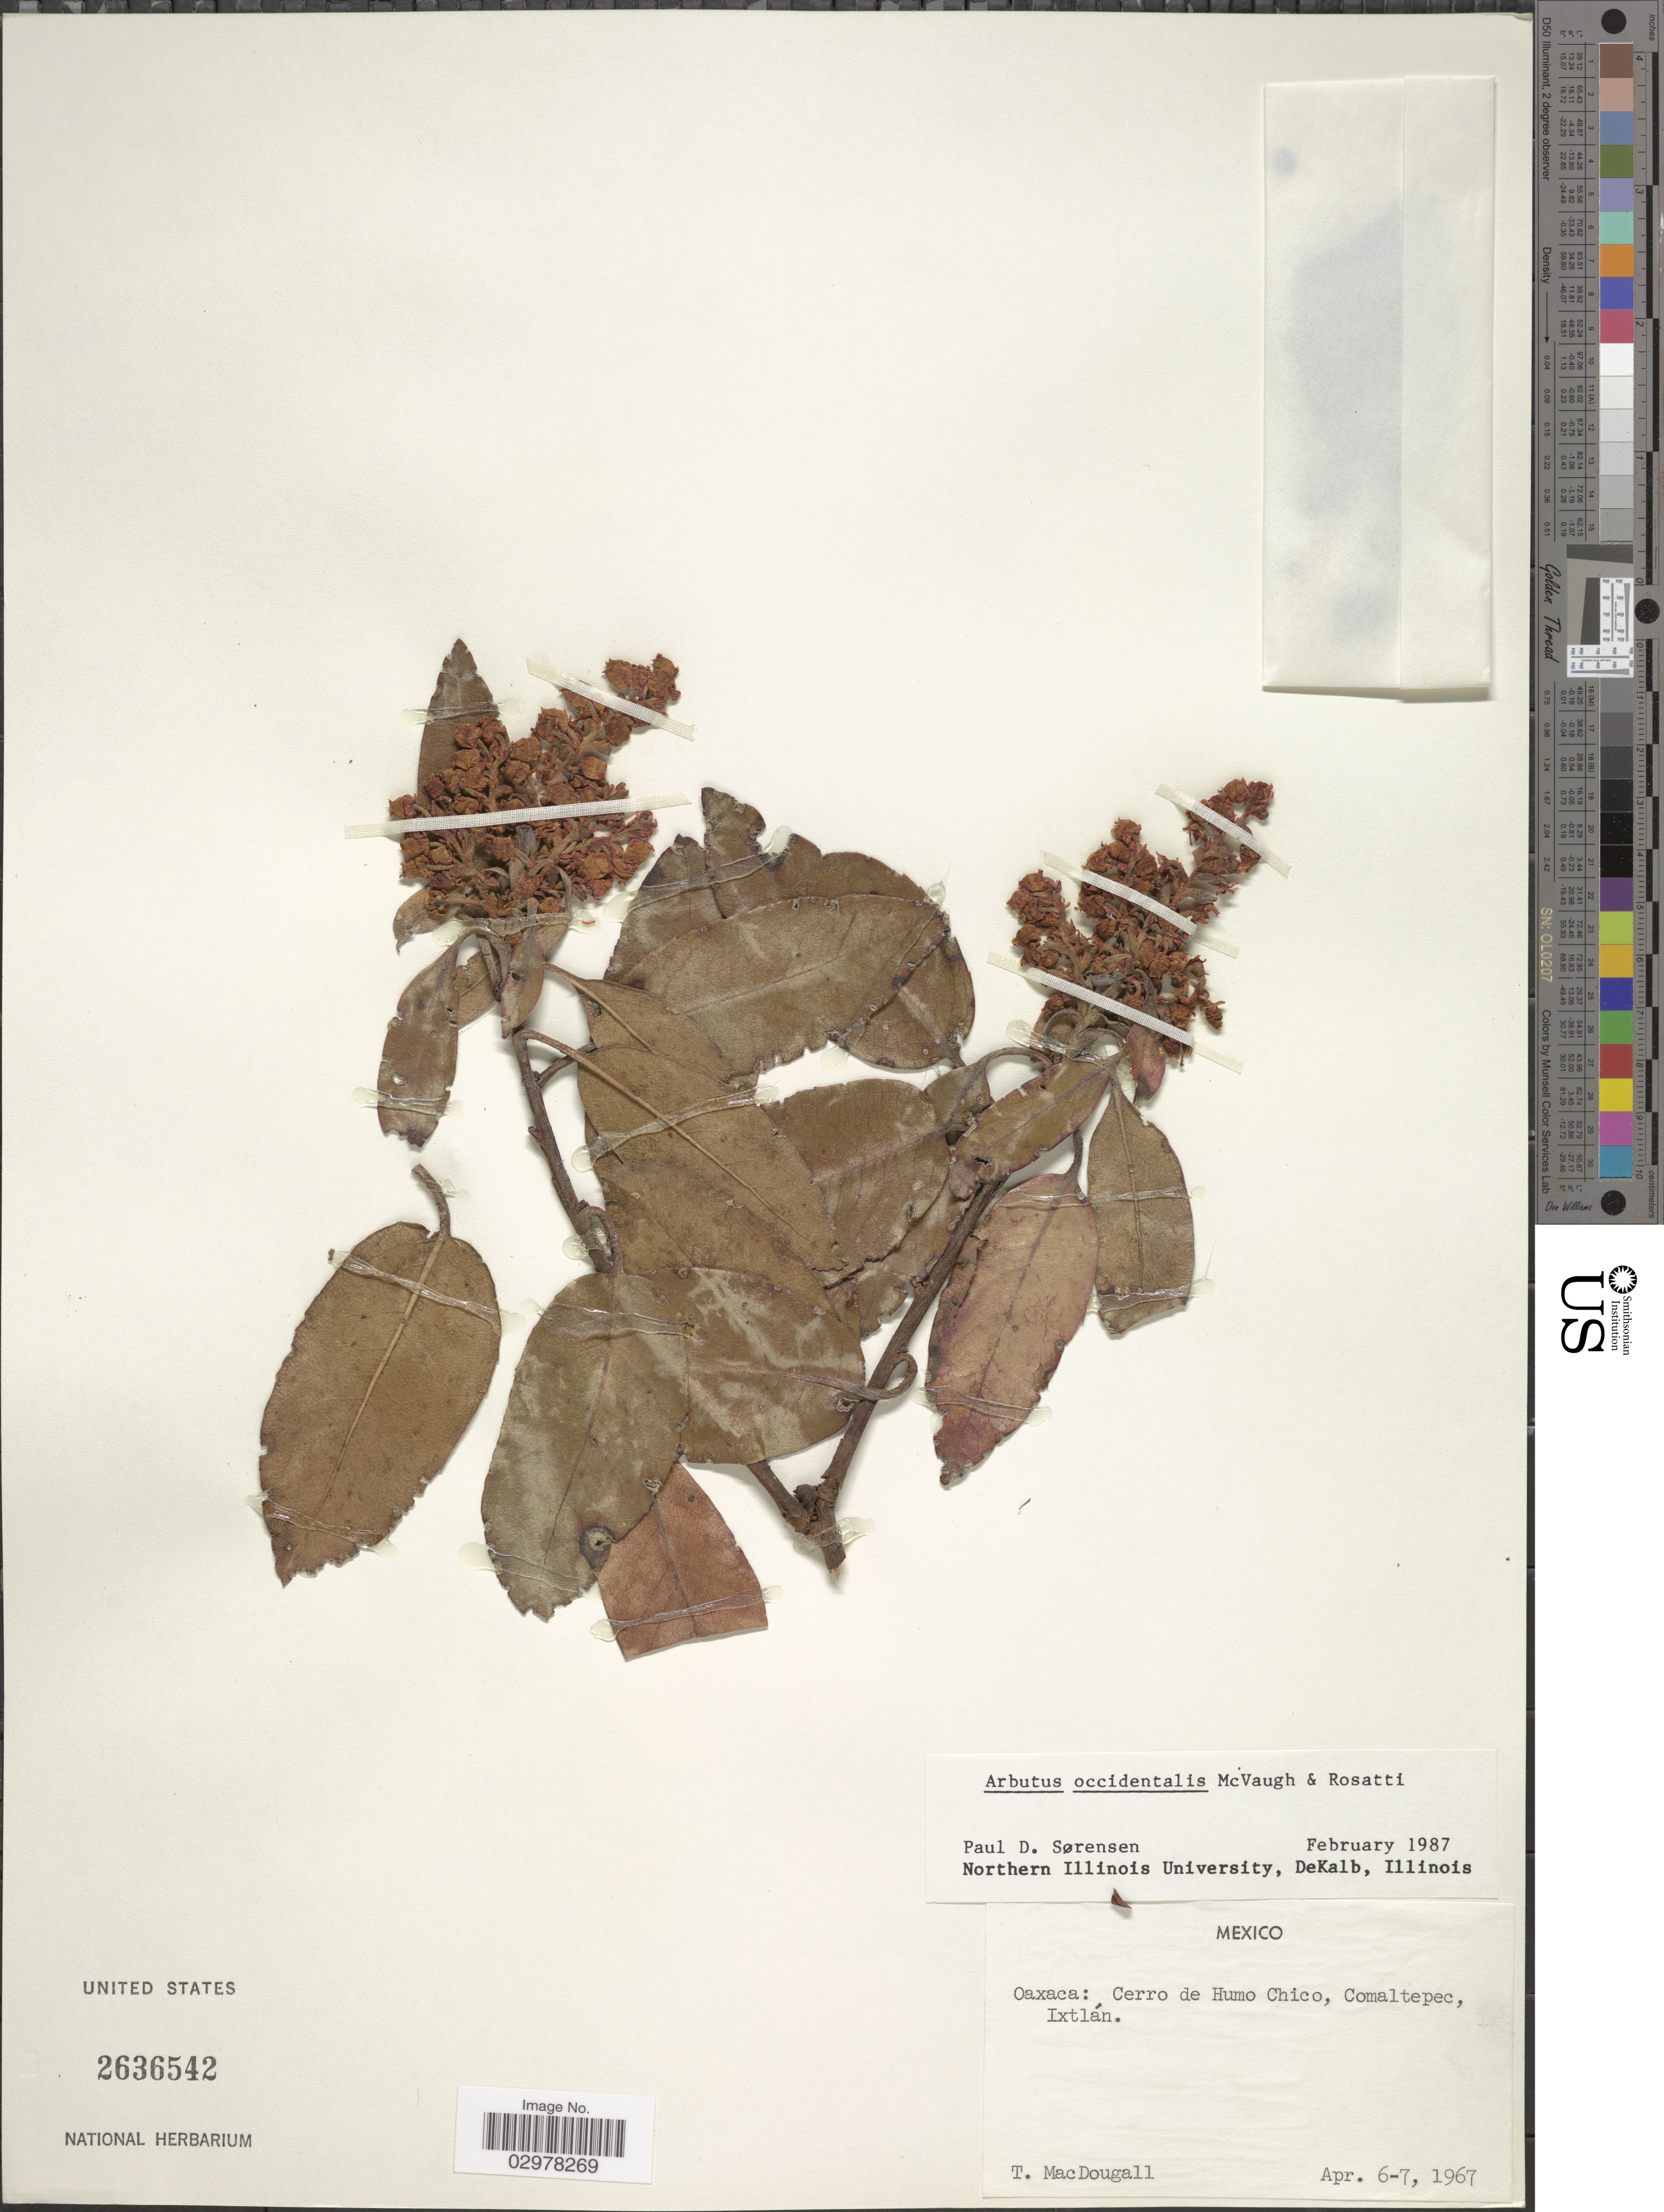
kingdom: Plantae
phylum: Tracheophyta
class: Magnoliopsida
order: Ericales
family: Ericaceae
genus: Arbutus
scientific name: Arbutus occidentalis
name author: McVaugh & Rosatti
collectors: T. B. MacDougall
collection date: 1967-04-06/1967-04-07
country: Mexico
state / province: Oaxaca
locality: Cerro de Humo Chico, Comaltepec, Ixtlán.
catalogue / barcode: US 2636542